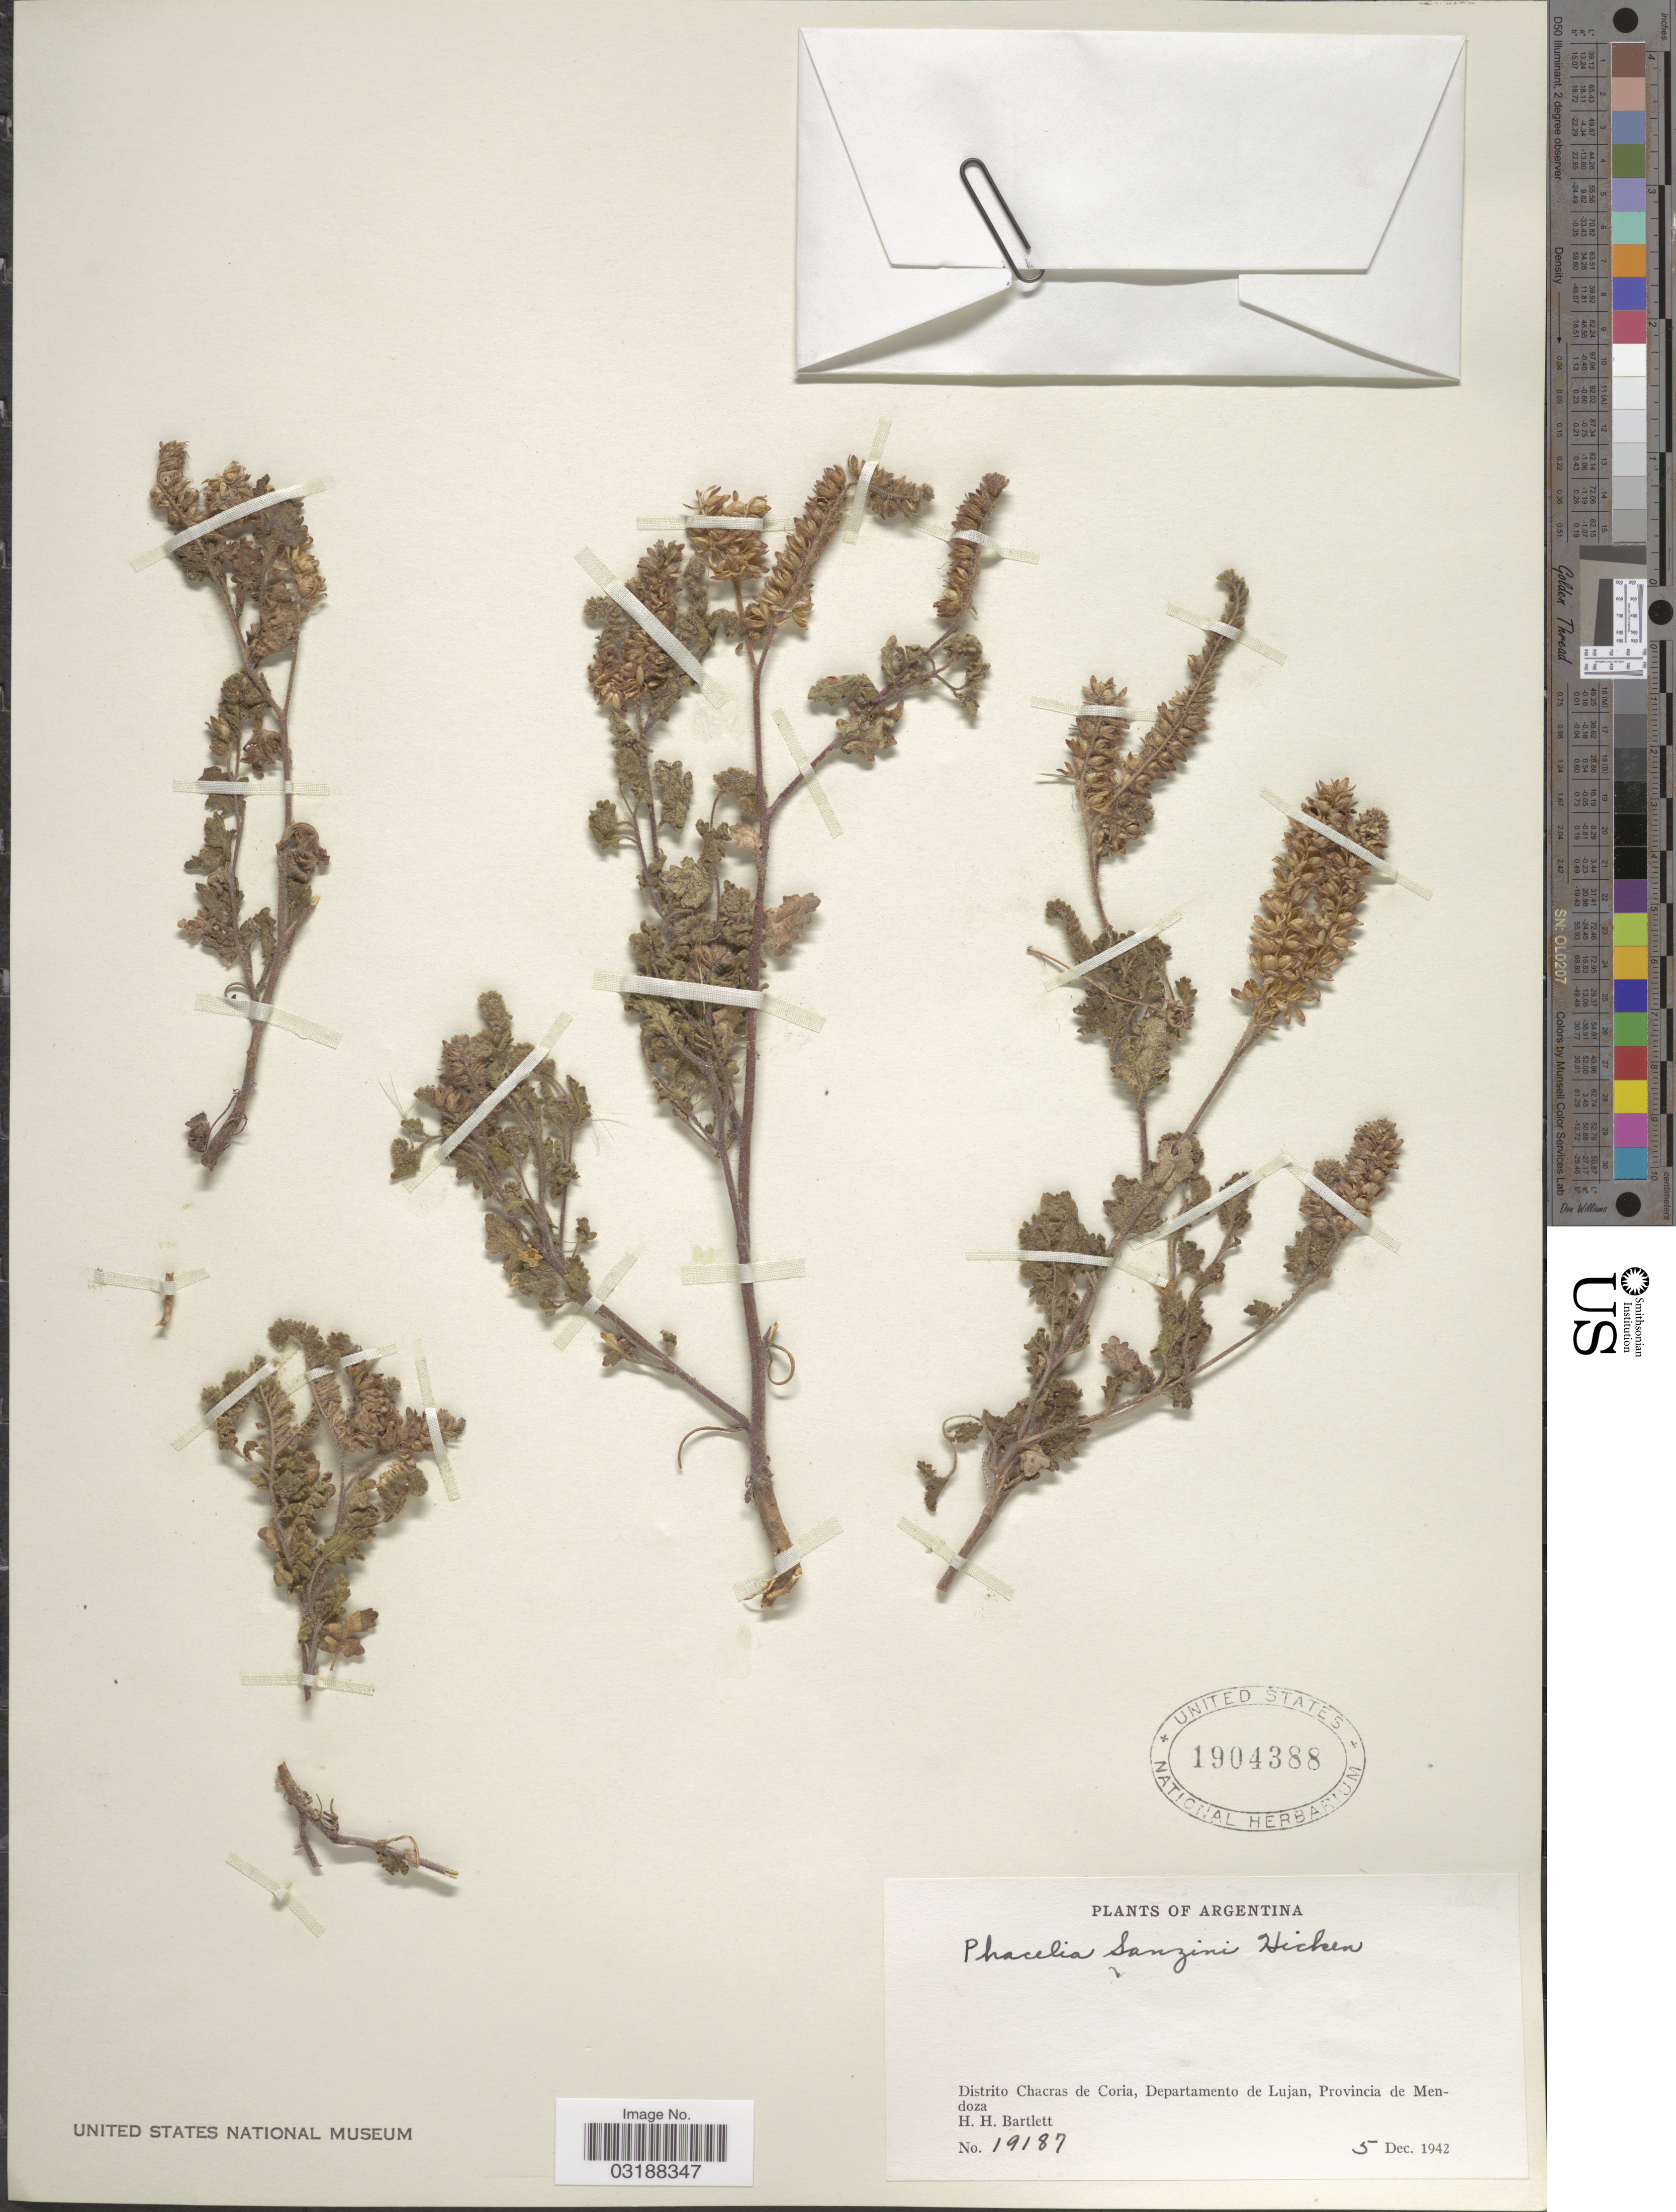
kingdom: Plantae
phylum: Tracheophyta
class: Magnoliopsida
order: Boraginales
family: Hydrophyllaceae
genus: Phacelia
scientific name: Phacelia sanzinii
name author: Hicken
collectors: H. H. Bartlett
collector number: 19187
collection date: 1942-12-05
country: Argentina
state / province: Mendoza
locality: Distrito Chacras de Coria, Departamento de Lujan, Provincia de Mendoza.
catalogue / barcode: US 1904388